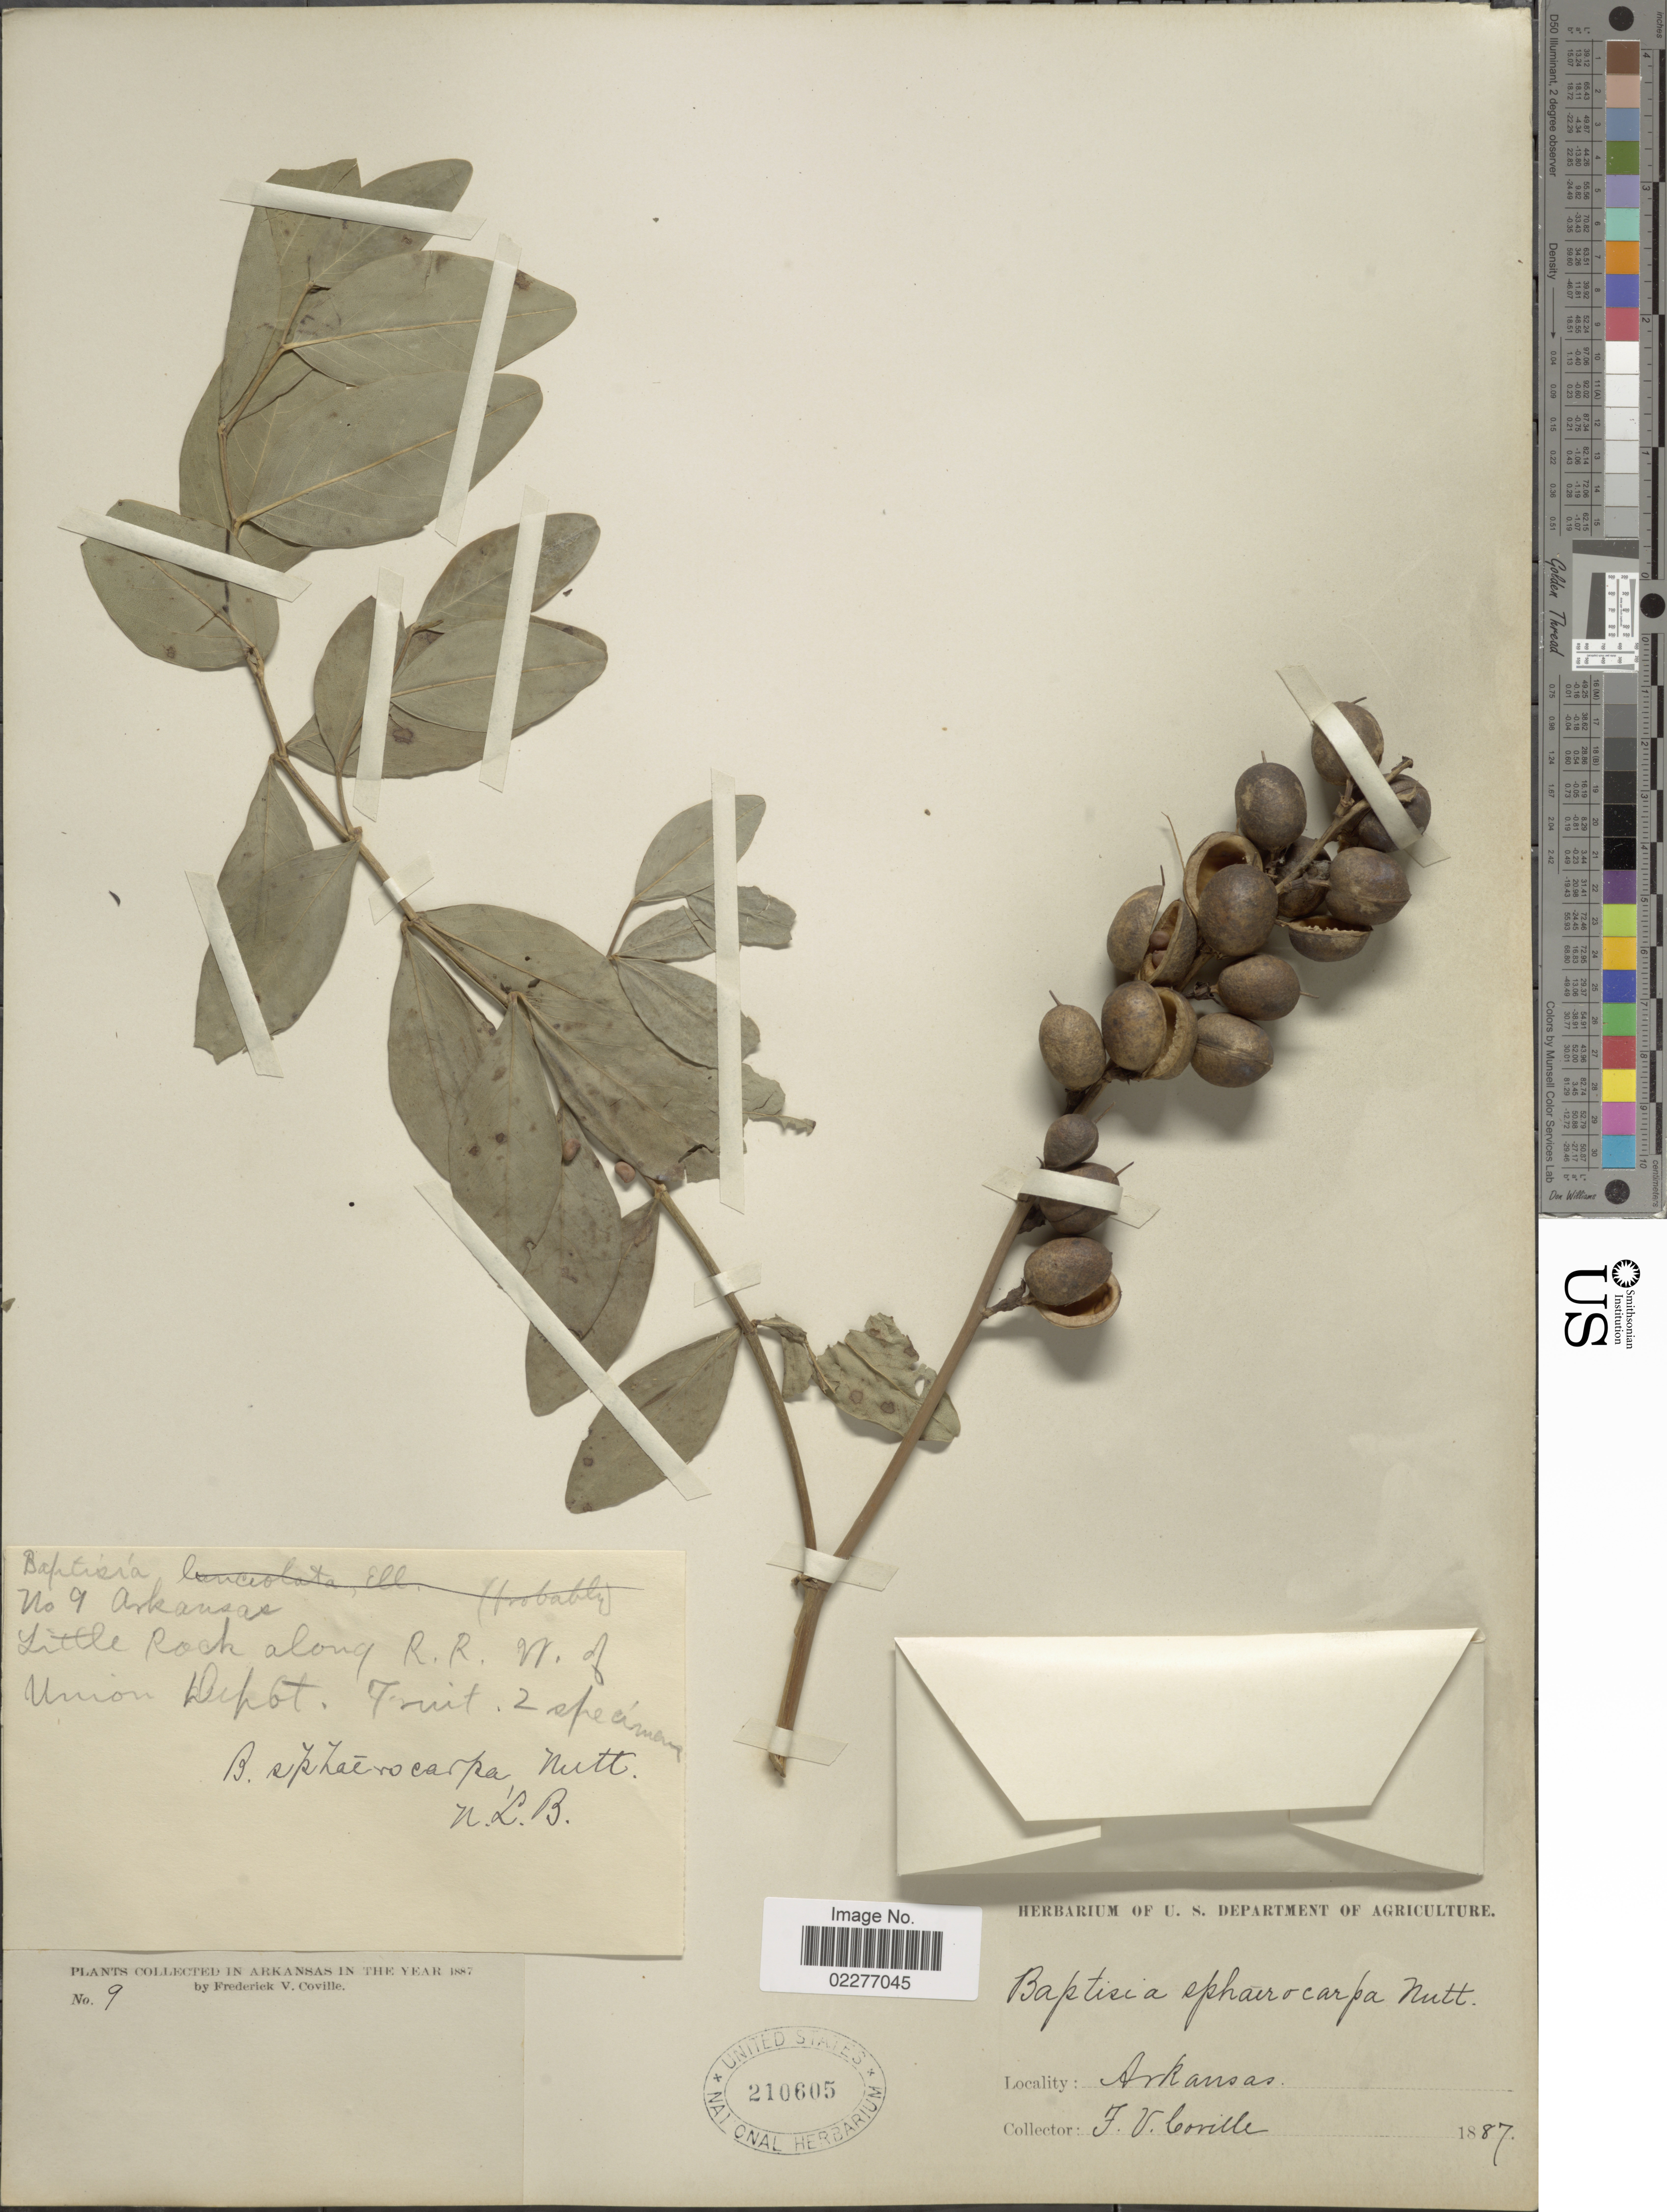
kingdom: Plantae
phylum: Tracheophyta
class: Magnoliopsida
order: Fabales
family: Fabaceae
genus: Baptisia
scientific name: Baptisia sphaerocarpa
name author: Nutt.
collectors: F. V. Coville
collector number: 9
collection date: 1887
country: United States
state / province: Arkansas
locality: Little Rocl along R.R. W of Union Depot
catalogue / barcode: US 210605